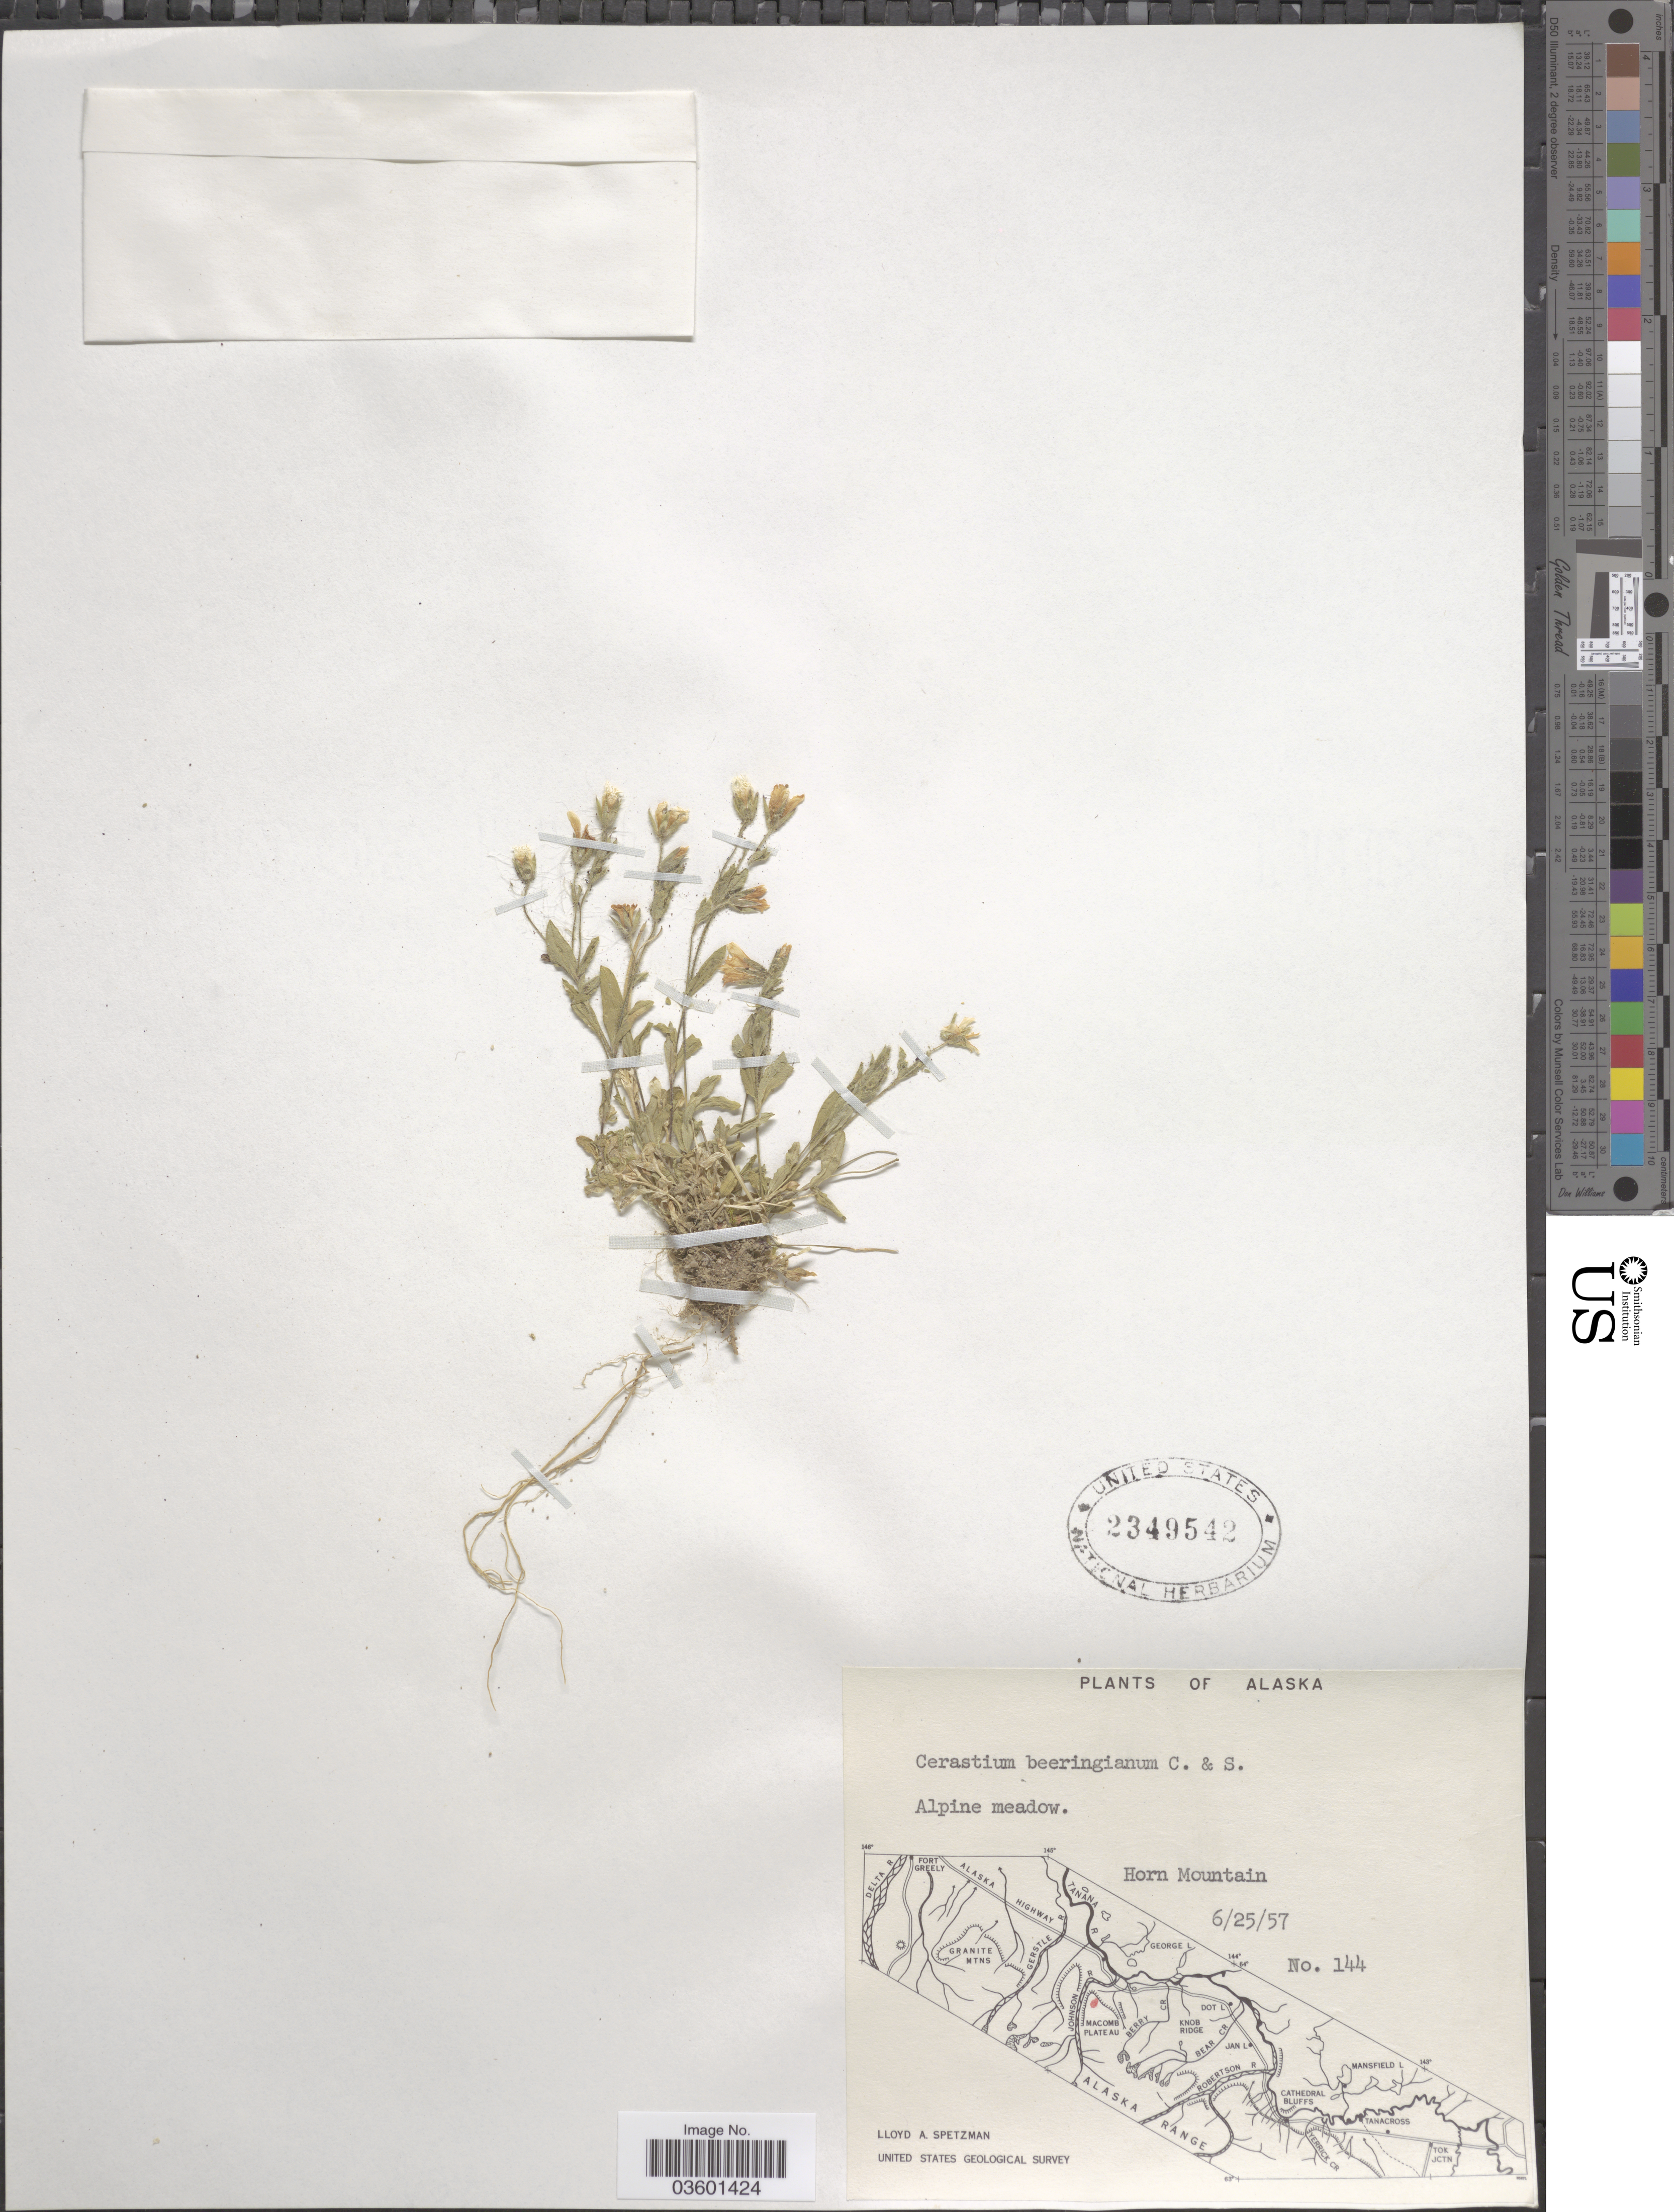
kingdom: Plantae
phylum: Tracheophyta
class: Magnoliopsida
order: Caryophyllales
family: Caryophyllaceae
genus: Cerastium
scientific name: Cerastium beeringianum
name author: Cham. & Schltdl.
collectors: L. Spetzman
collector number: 144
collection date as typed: Transcribed d/m/y: 25/6/57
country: United States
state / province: Alaska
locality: Alpine meadow. Horn Mountain.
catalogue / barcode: US 2349542